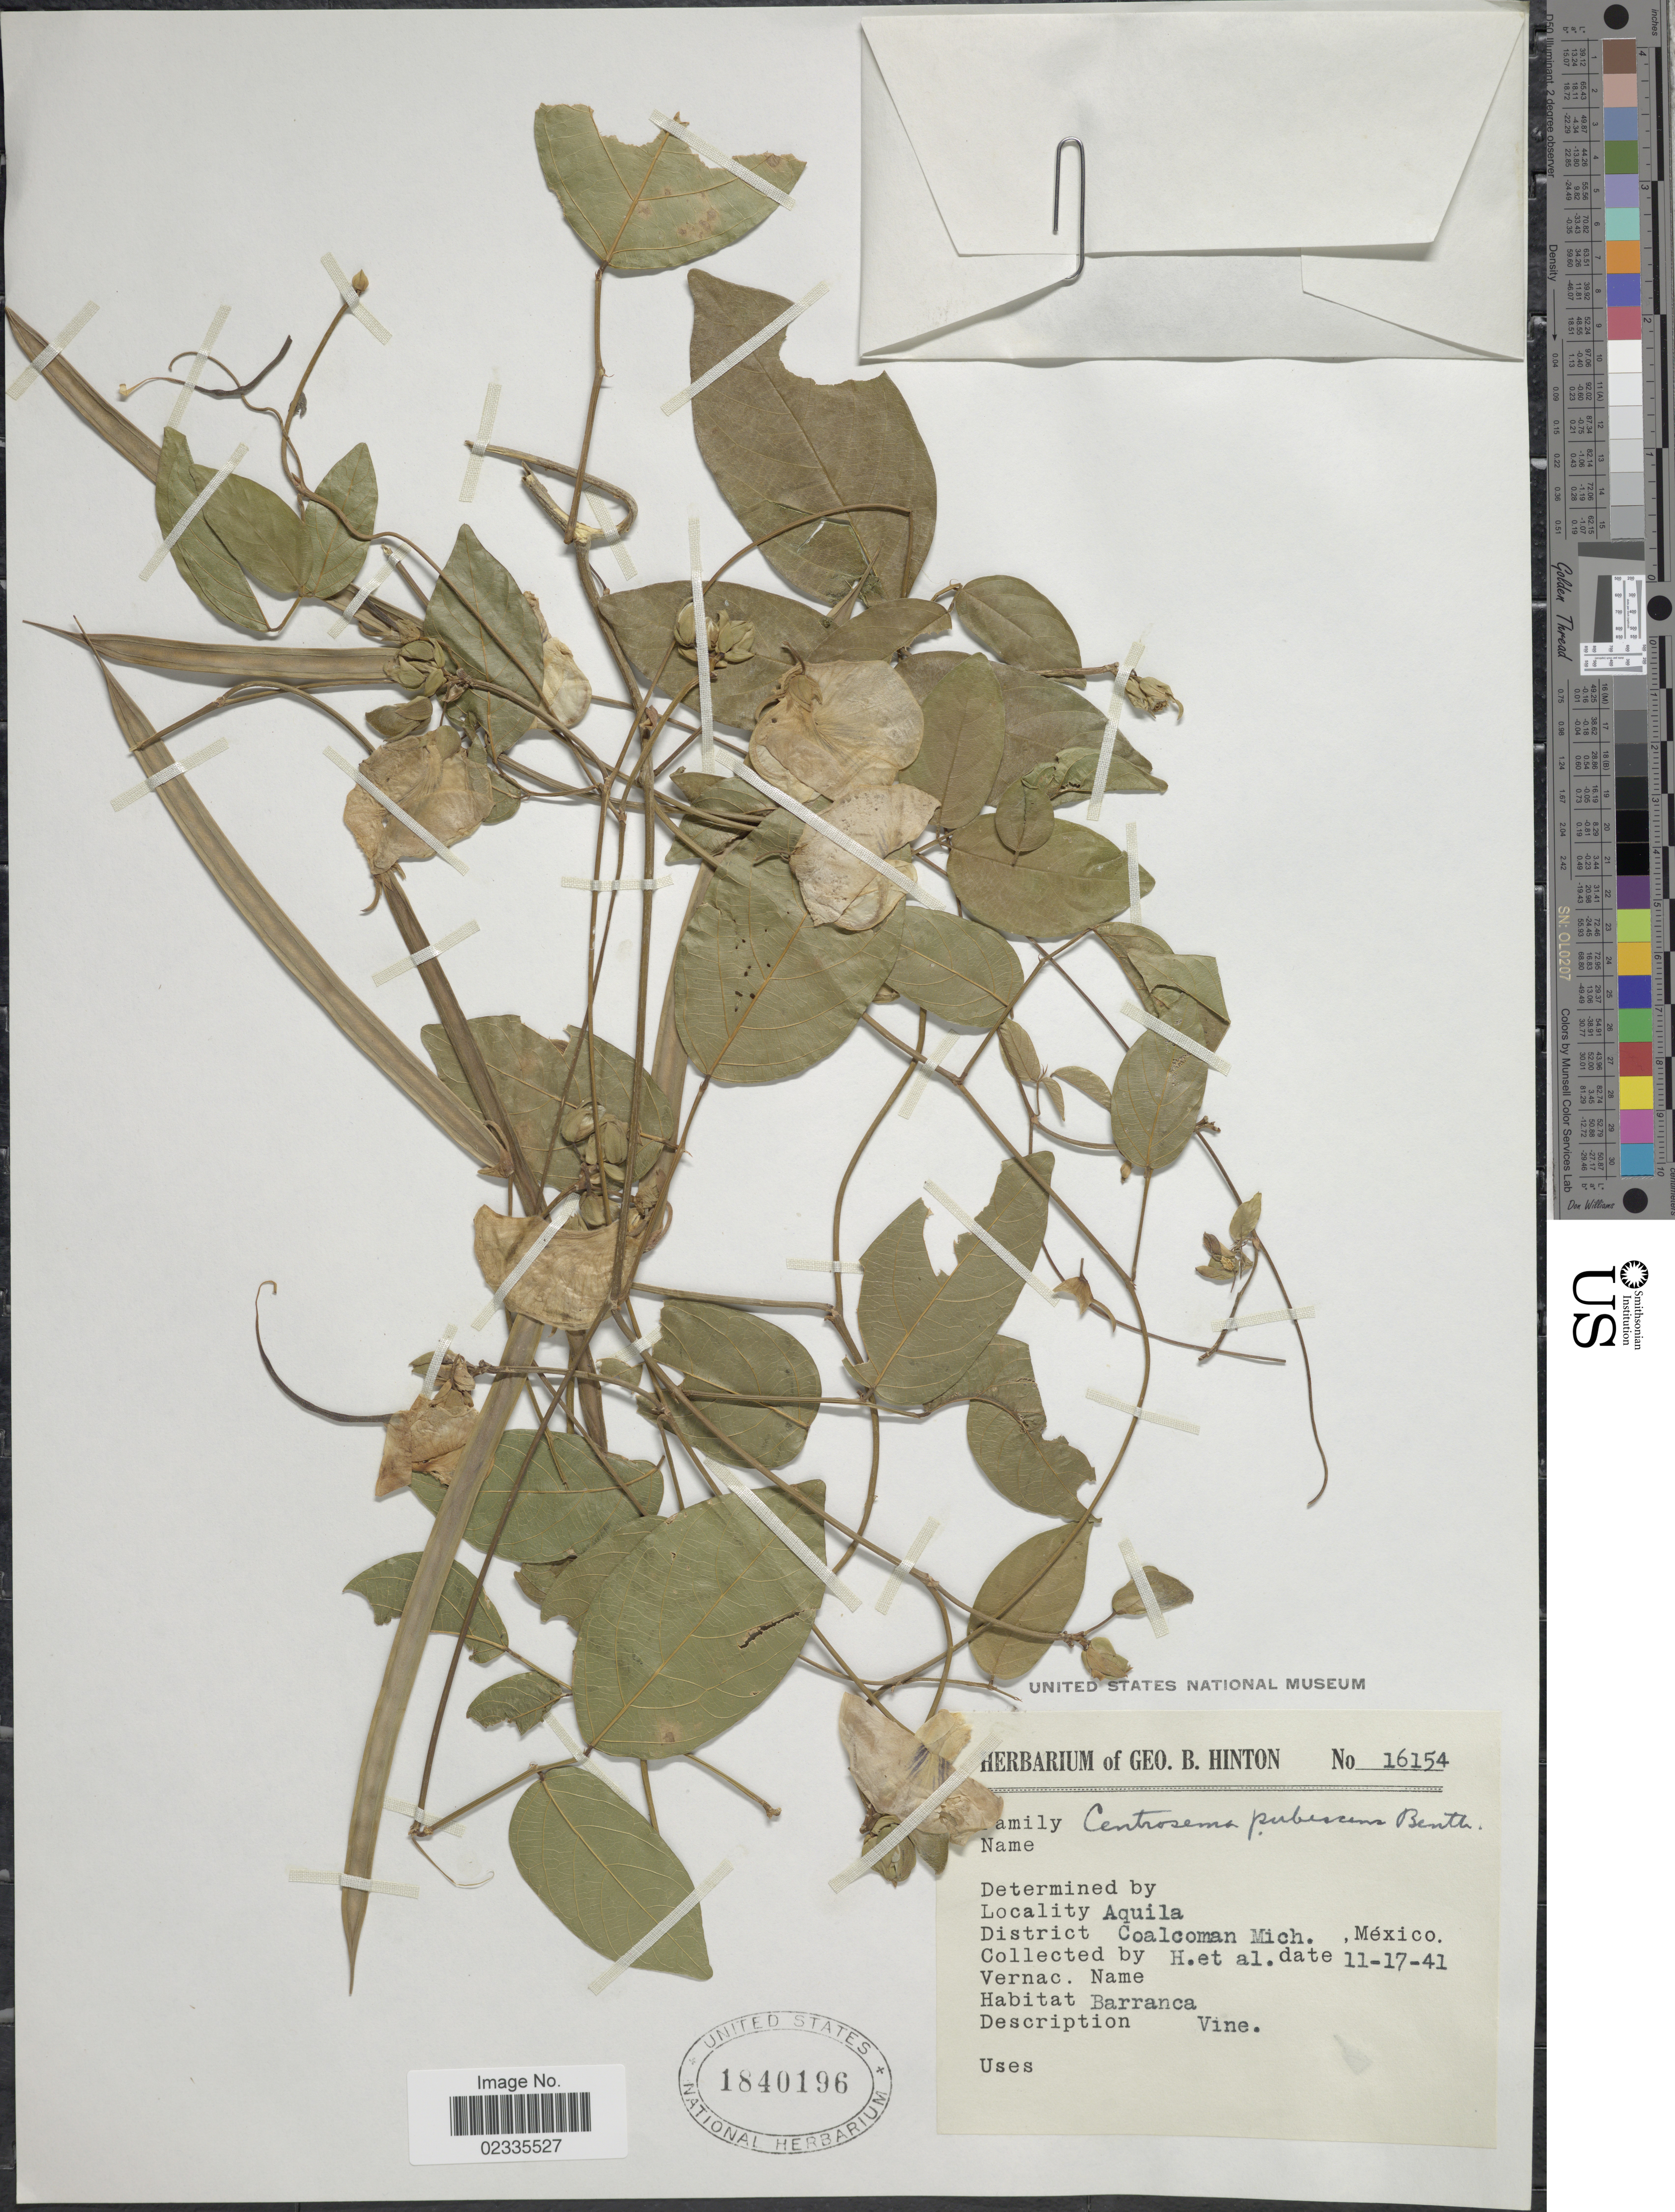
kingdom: Plantae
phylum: Tracheophyta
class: Magnoliopsida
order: Fabales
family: Fabaceae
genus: Centrosema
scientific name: Centrosema pubescens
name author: Benth.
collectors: G. B. Hinton & et al.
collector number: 16154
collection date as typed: Transcribed d/m/y: 17/11/41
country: Mexico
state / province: Michoacán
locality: Aquila, District Coalcoman Mich.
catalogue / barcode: US 1840196